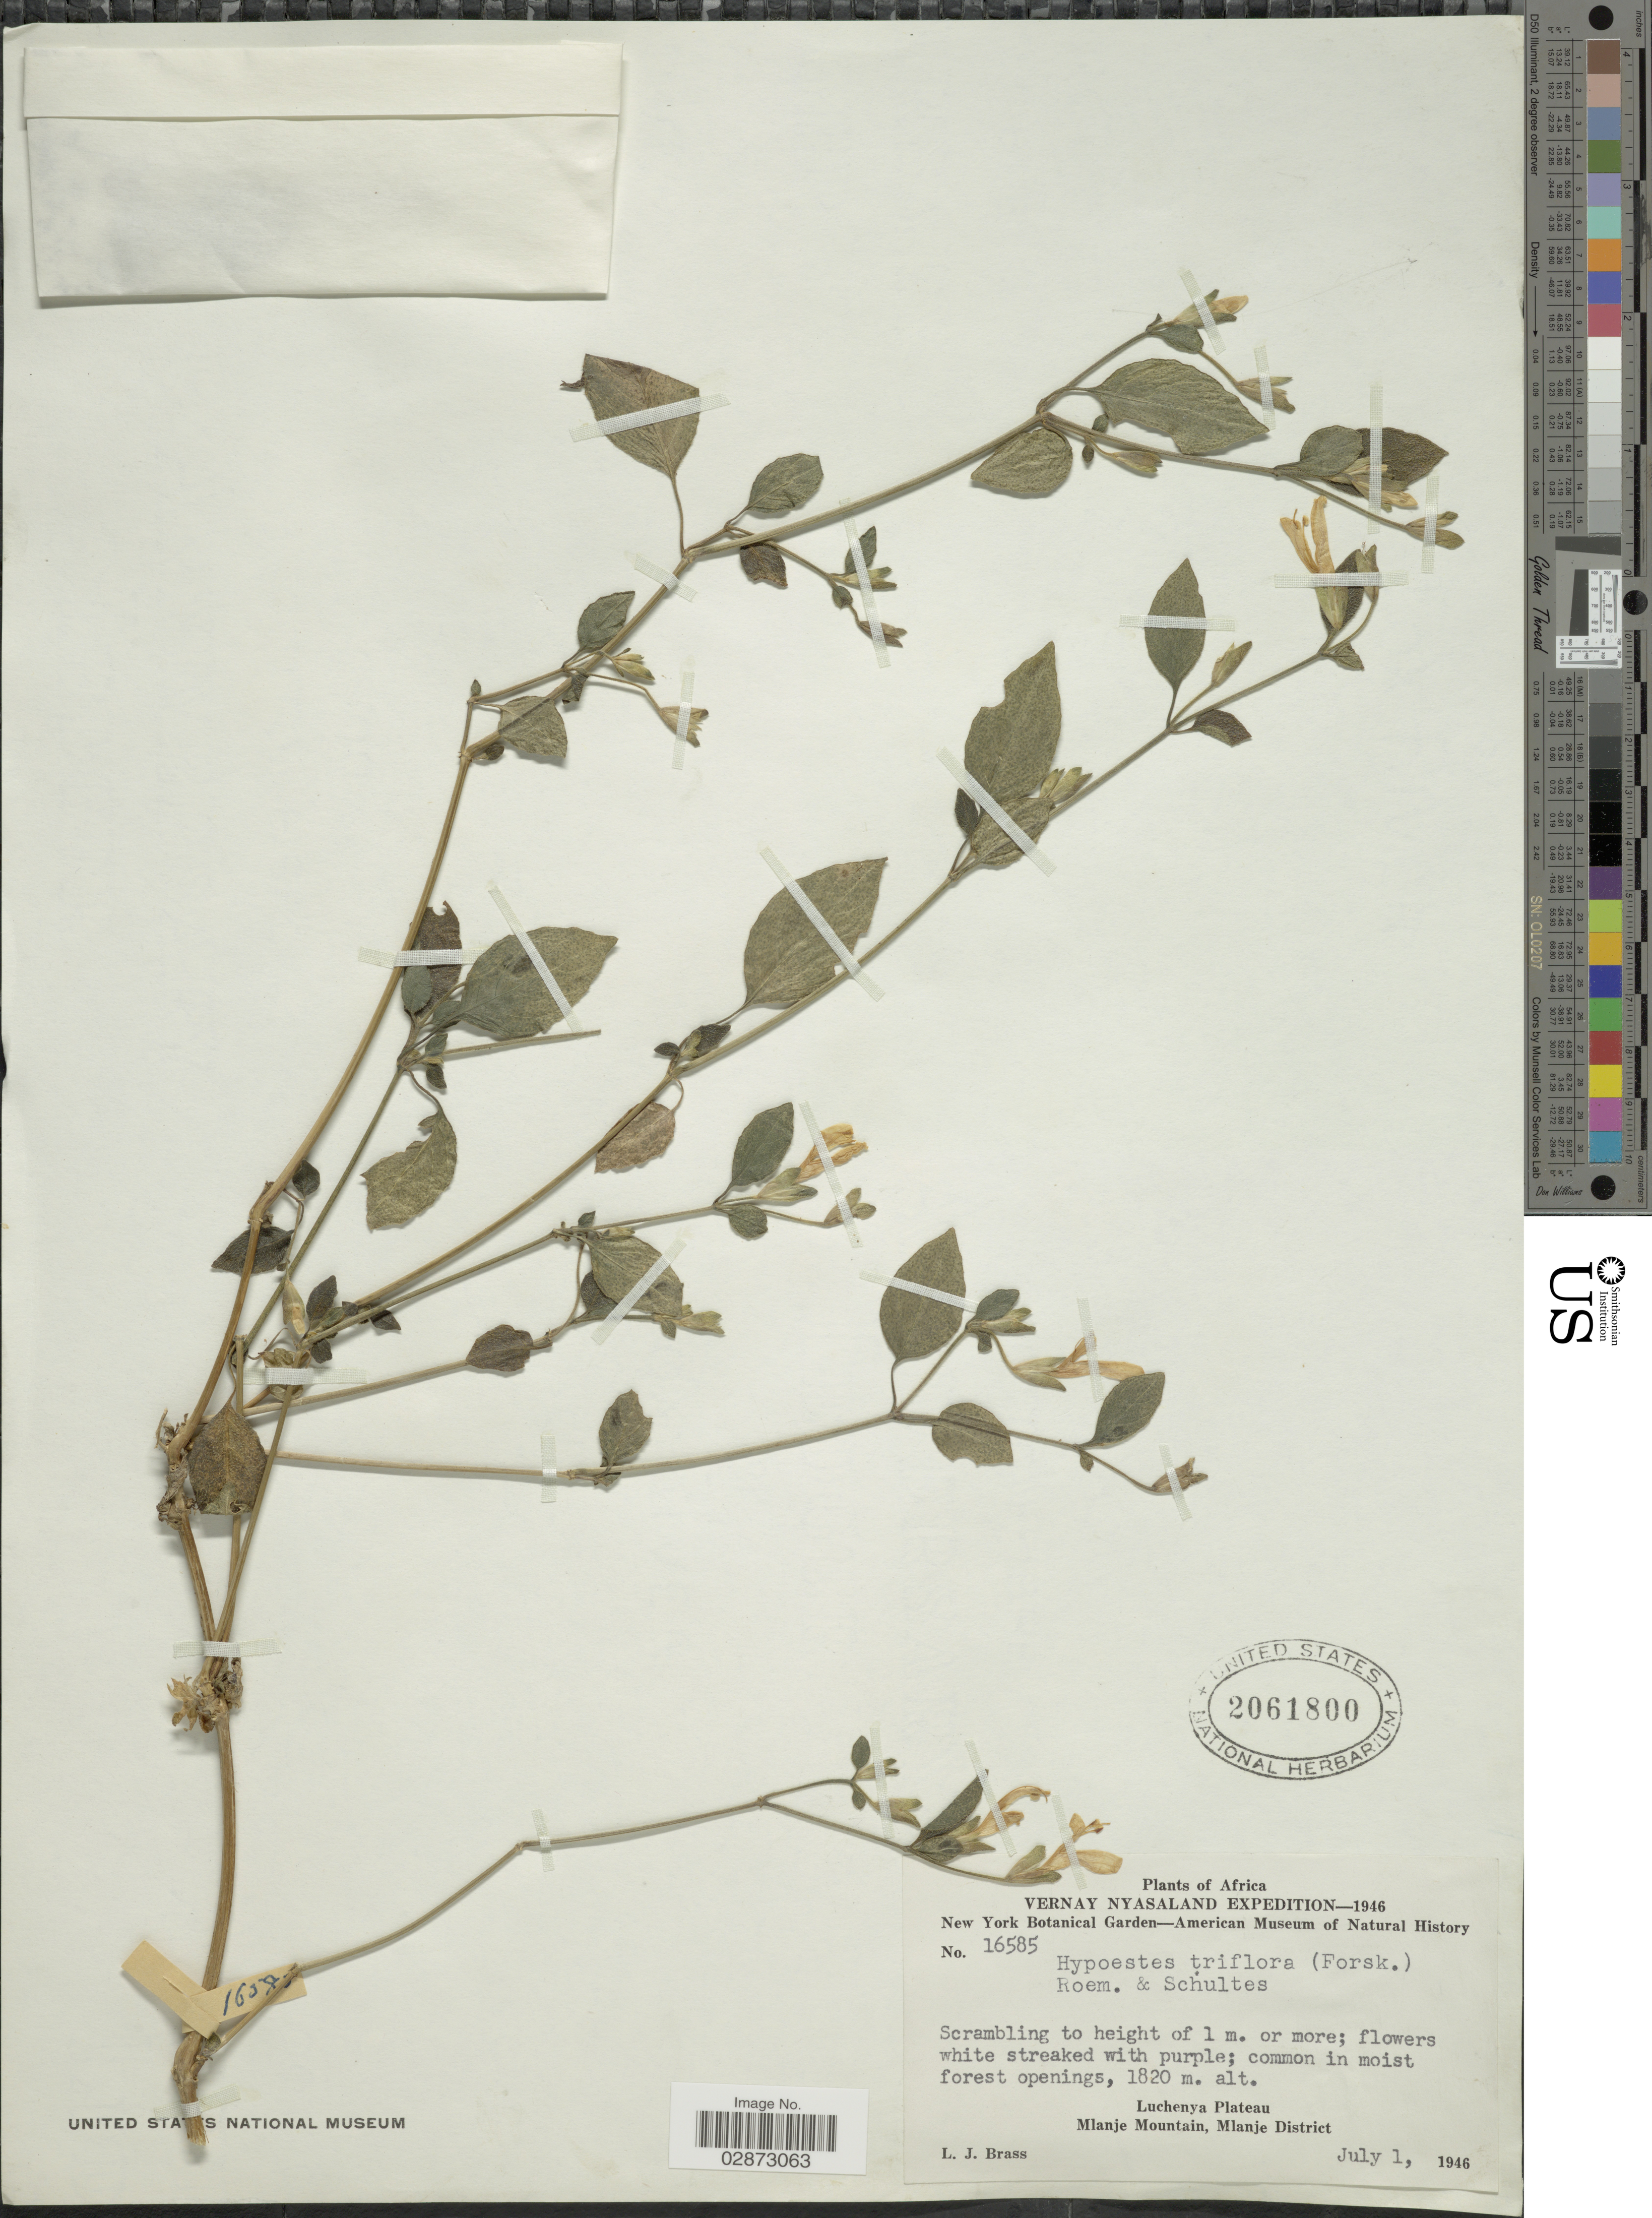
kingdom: Plantae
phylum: Tracheophyta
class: Magnoliopsida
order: Lamiales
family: Acanthaceae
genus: Hypoestes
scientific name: Hypoestes triflora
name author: (Forssk.) Roem. & Schult.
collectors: L. J. Brass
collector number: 16585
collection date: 1946-07-01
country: Malawi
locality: Vernay Nyasaland. Luchenya Plateau. Mlanje Mountain, Mlanje District.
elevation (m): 1820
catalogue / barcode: US 2061800